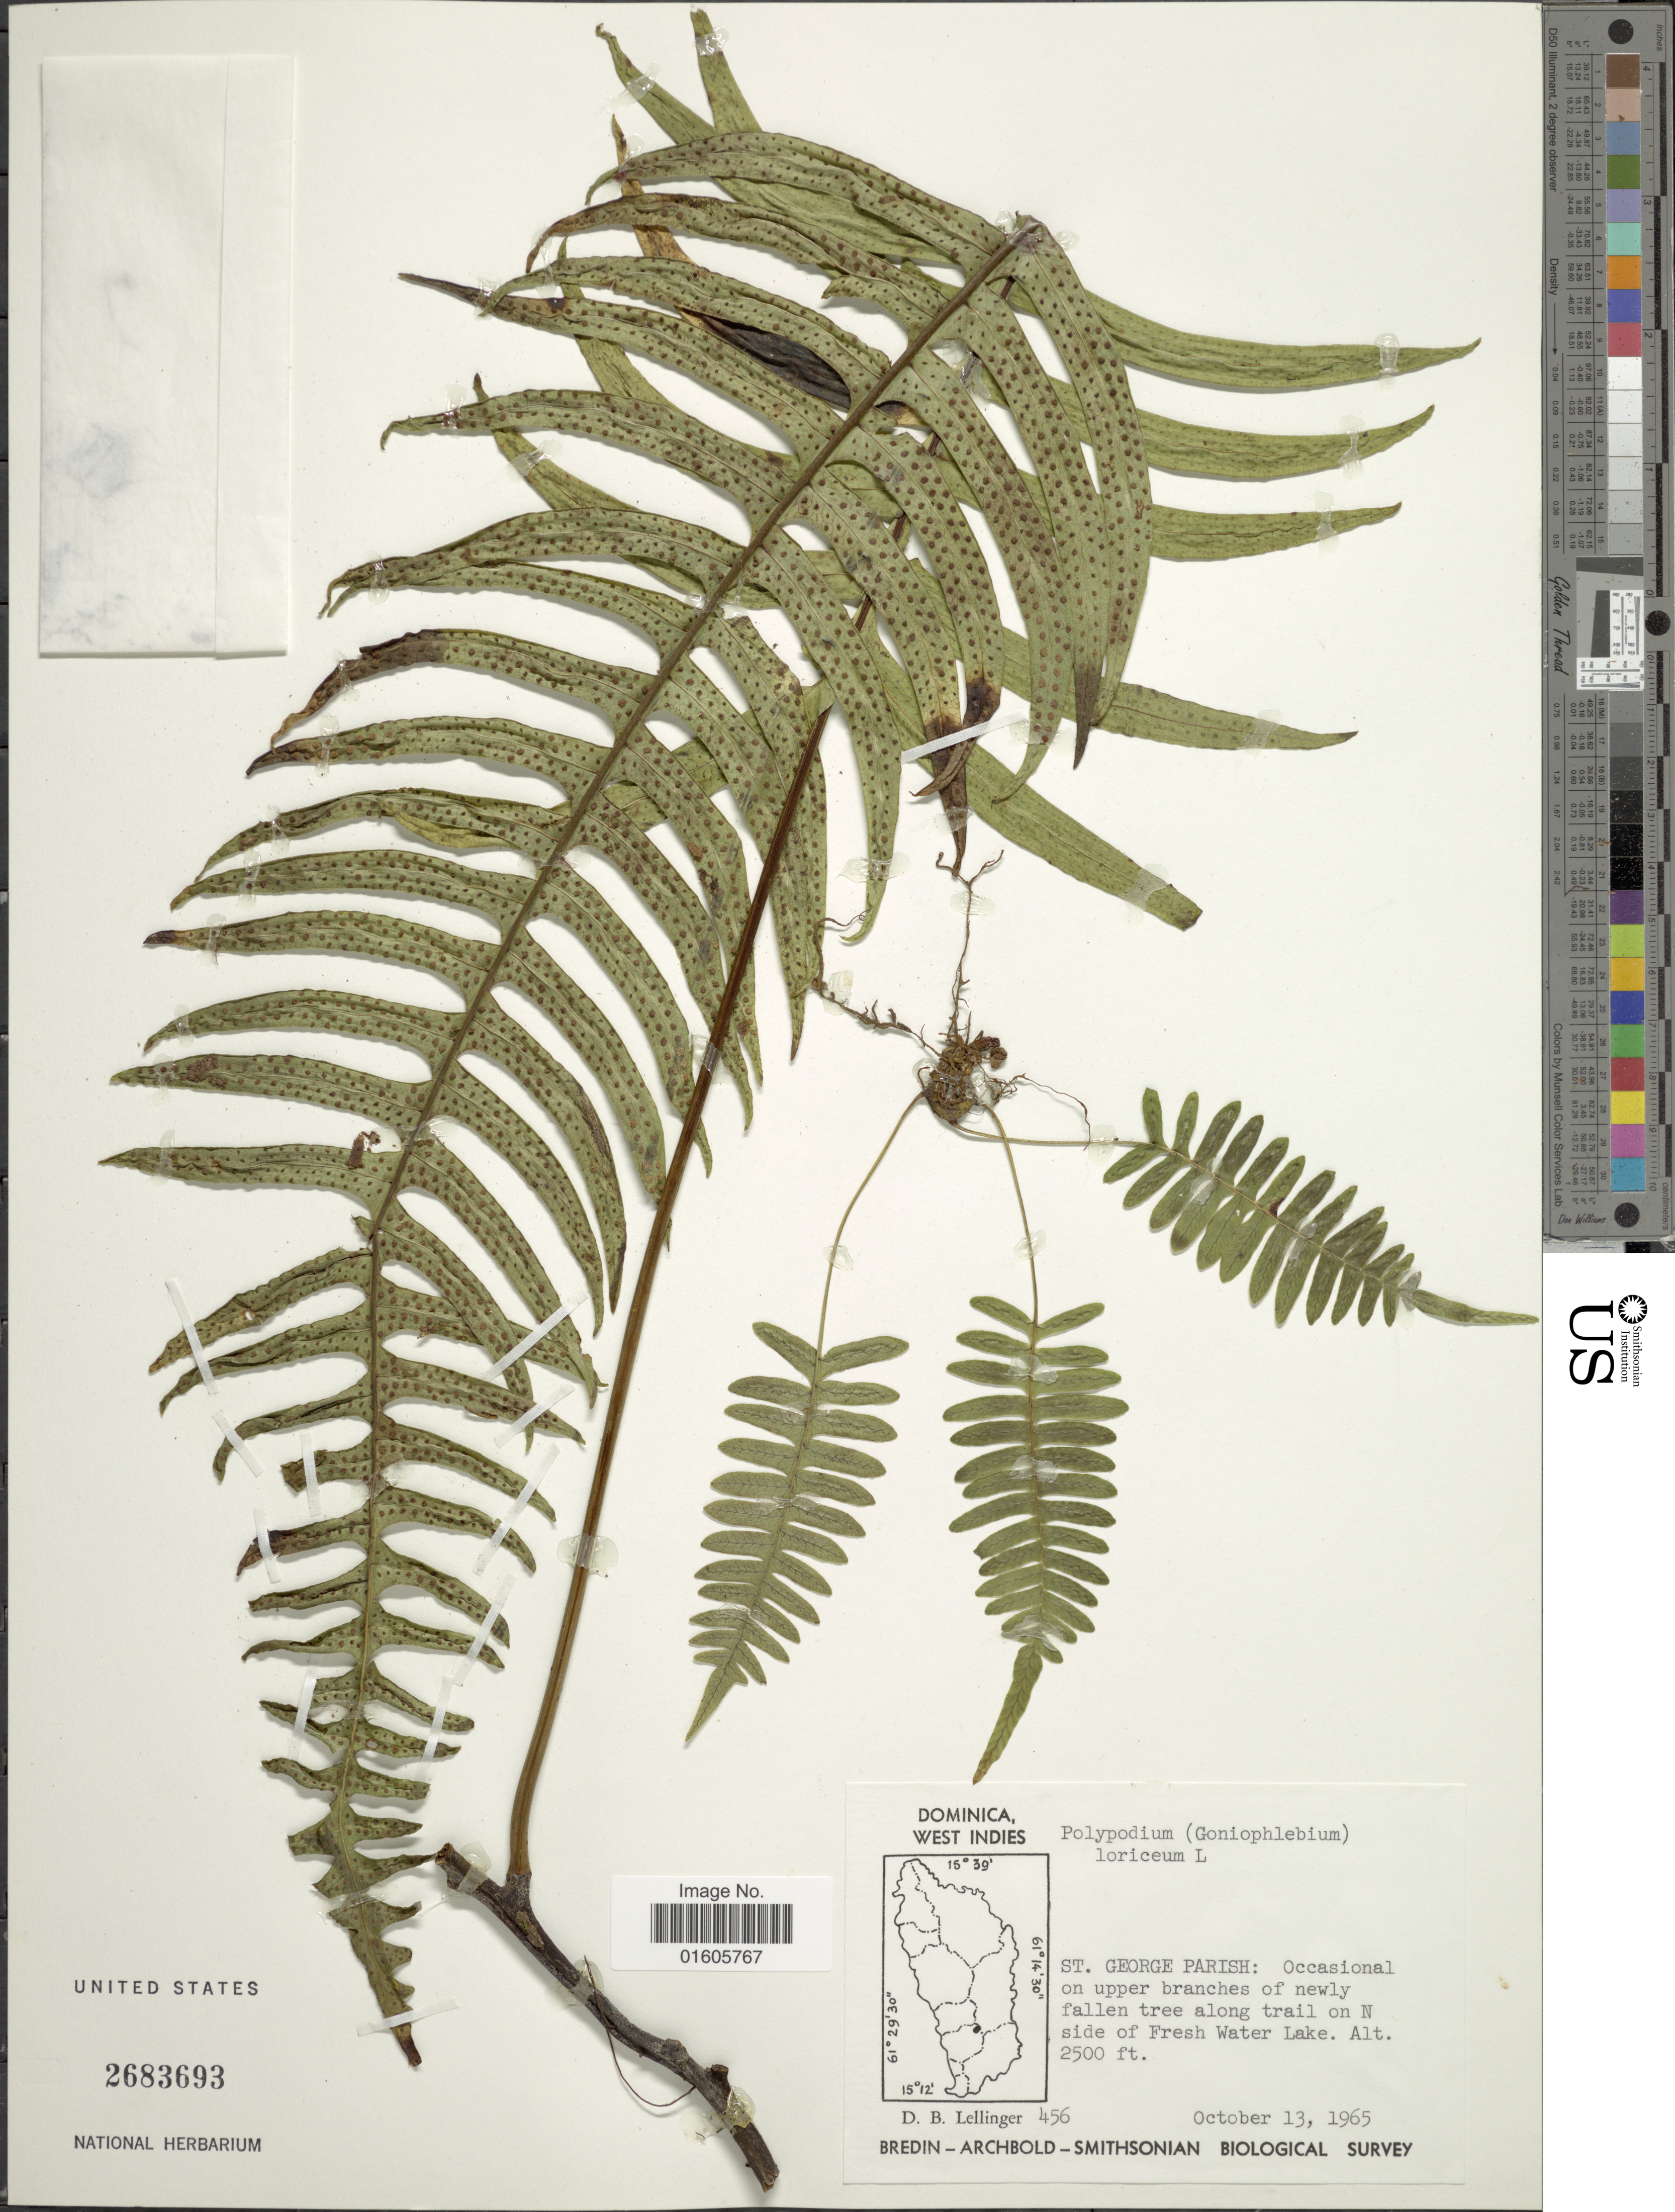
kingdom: Plantae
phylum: Tracheophyta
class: Polypodiopsida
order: Polypodiales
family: Polypodiaceae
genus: Serpocaulon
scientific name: Serpocaulon loriceum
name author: (L.) A.R. Sm.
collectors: D. B. Lellinger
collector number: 456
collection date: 1965-10-13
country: Dominica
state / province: St. George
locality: Dominica, West Indies. St. George Parish: Occasional on upper branches of newly fallen tree along trail on N side of Fresh Water Lake.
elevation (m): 762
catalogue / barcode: US 2683693